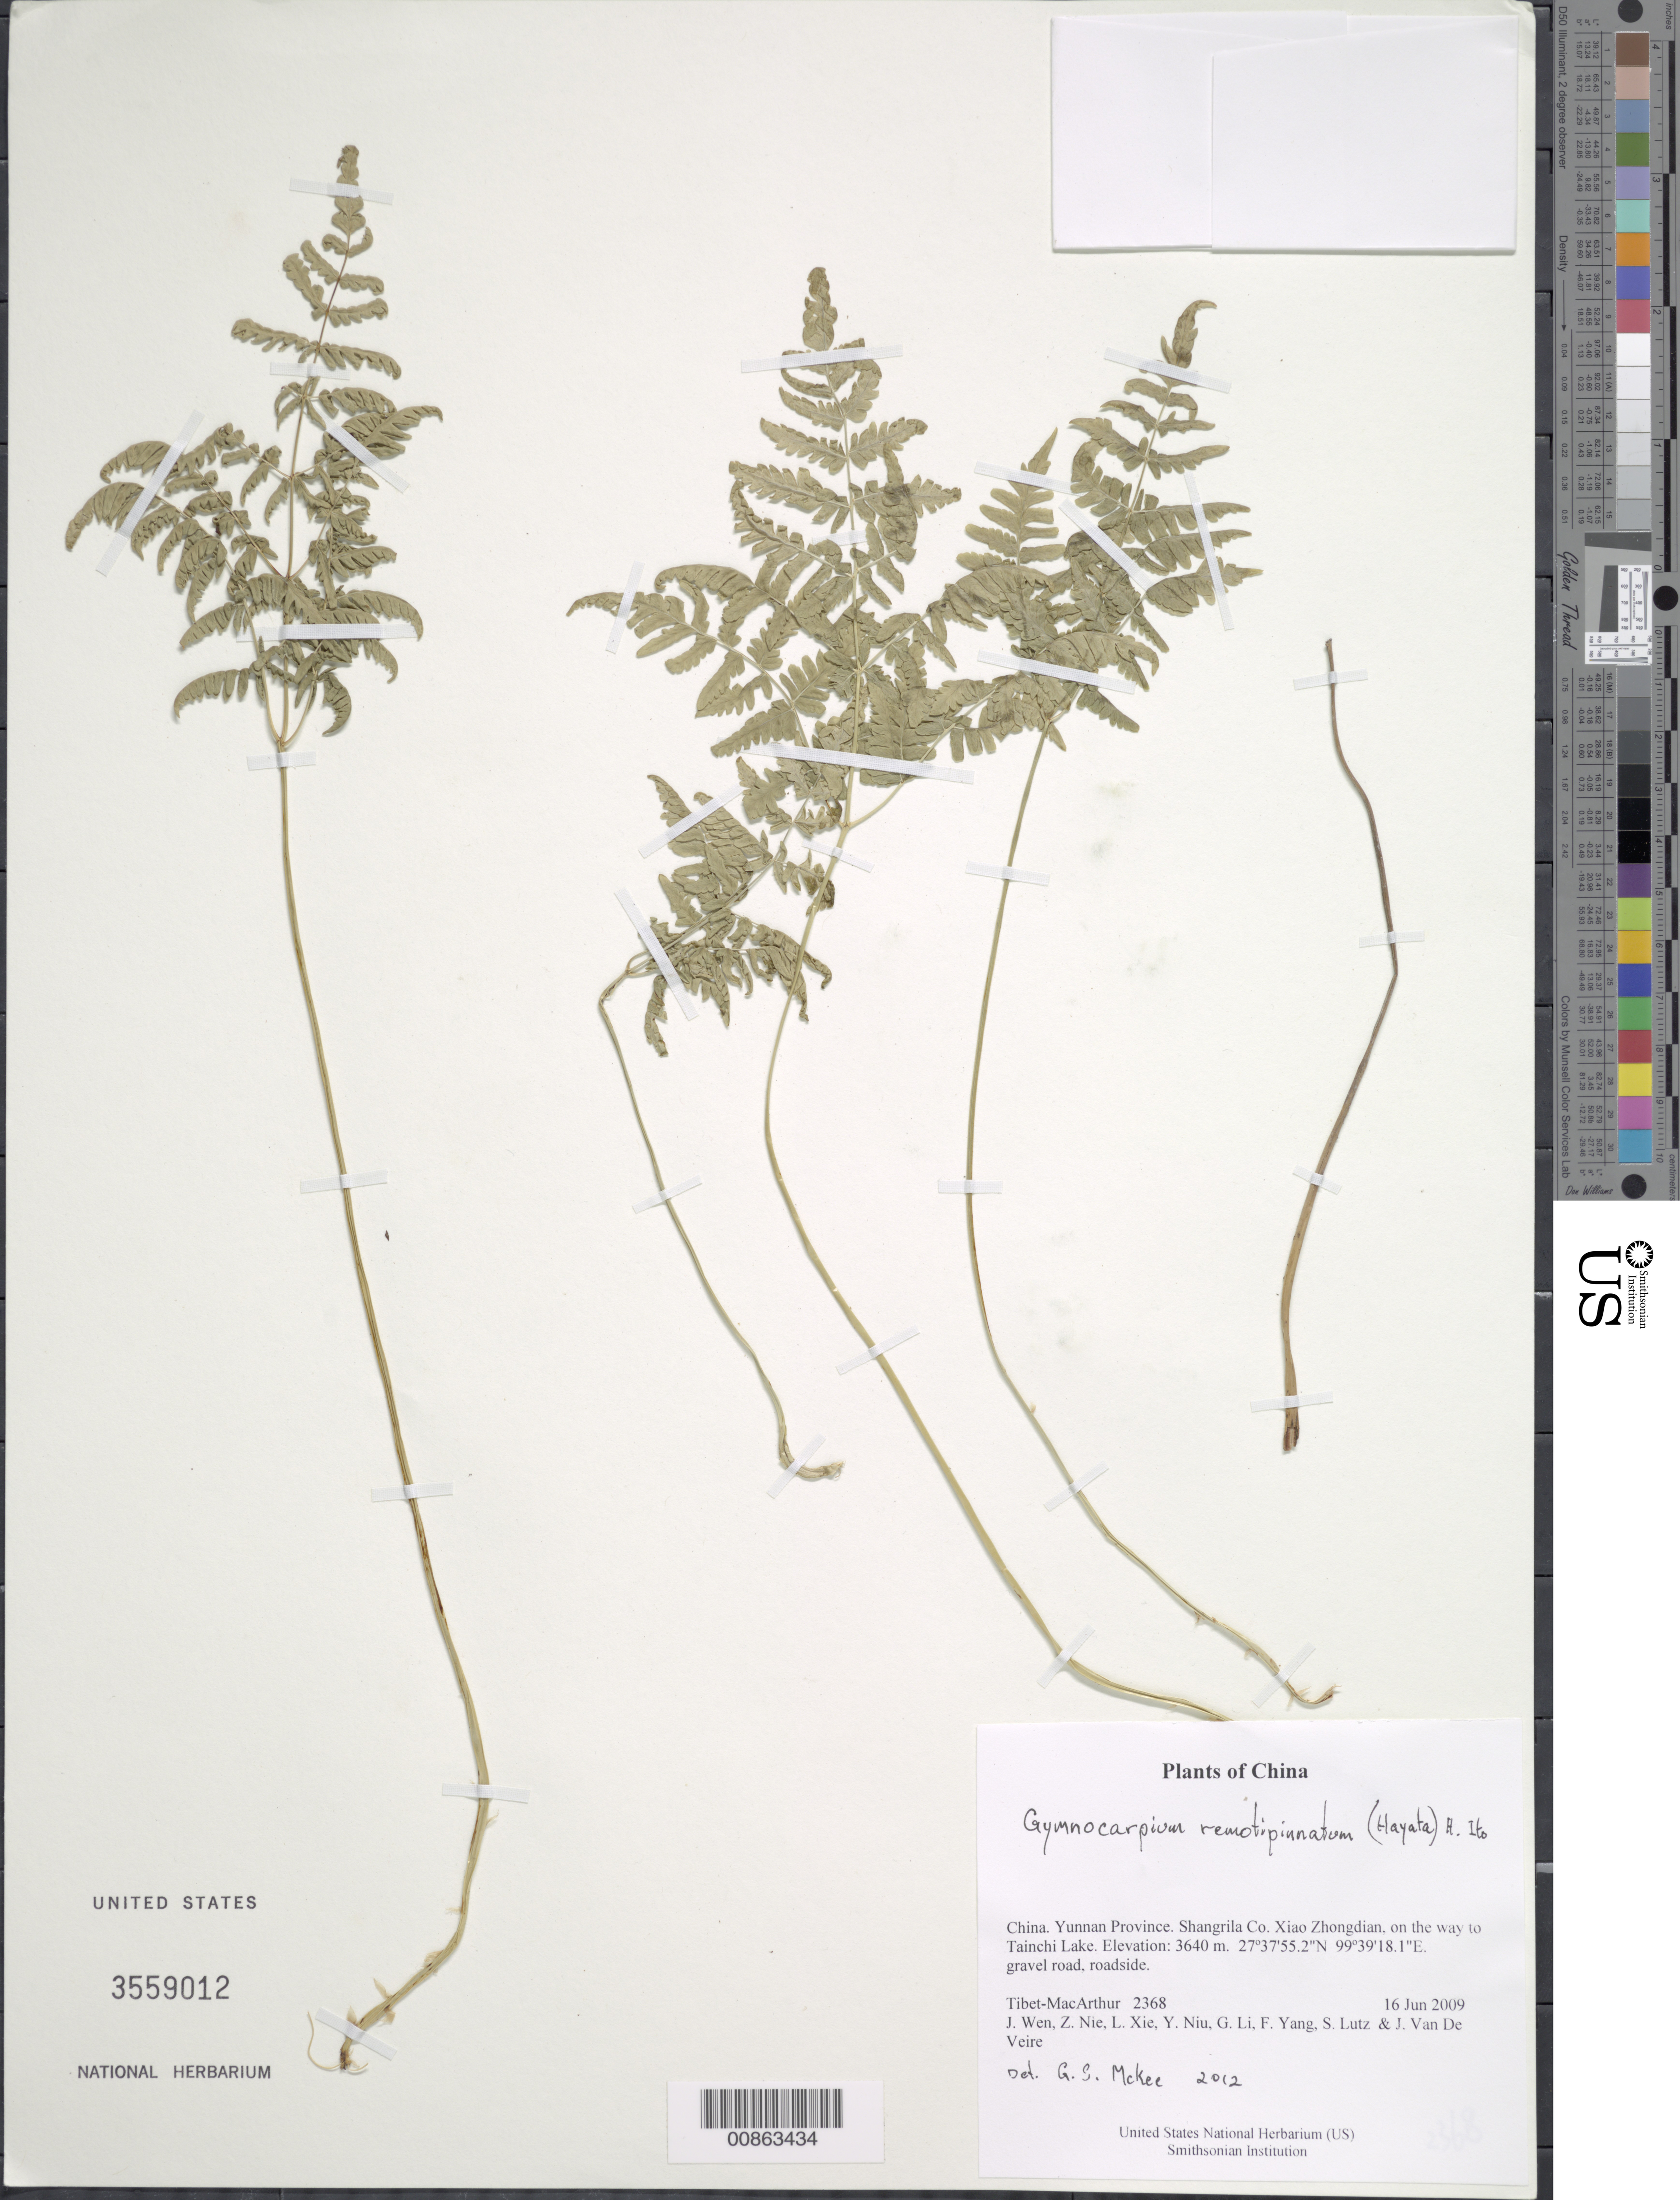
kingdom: Plantae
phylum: Tracheophyta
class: Polypodiopsida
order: Polypodiales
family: Cystopteridaceae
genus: Gymnocarpium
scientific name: Gymnocarpium remotepinnatum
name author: (Hayata) Ching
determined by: McKee, G. S., (US), NMNH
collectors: Tibet-MacArthur, J. Wen, Z. Nie, L. Xie, Y. Niu, G. Li, F. Yang, S. Lutz & J. Van De Veire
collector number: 2368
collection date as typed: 16 Jun 2009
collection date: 2009-06-16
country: China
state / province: Yunnan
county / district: Shangrila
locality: Xiao Zhongdian, on the way to Tainchi Lake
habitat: gravel road, roadside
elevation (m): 3640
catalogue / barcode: US 3559012